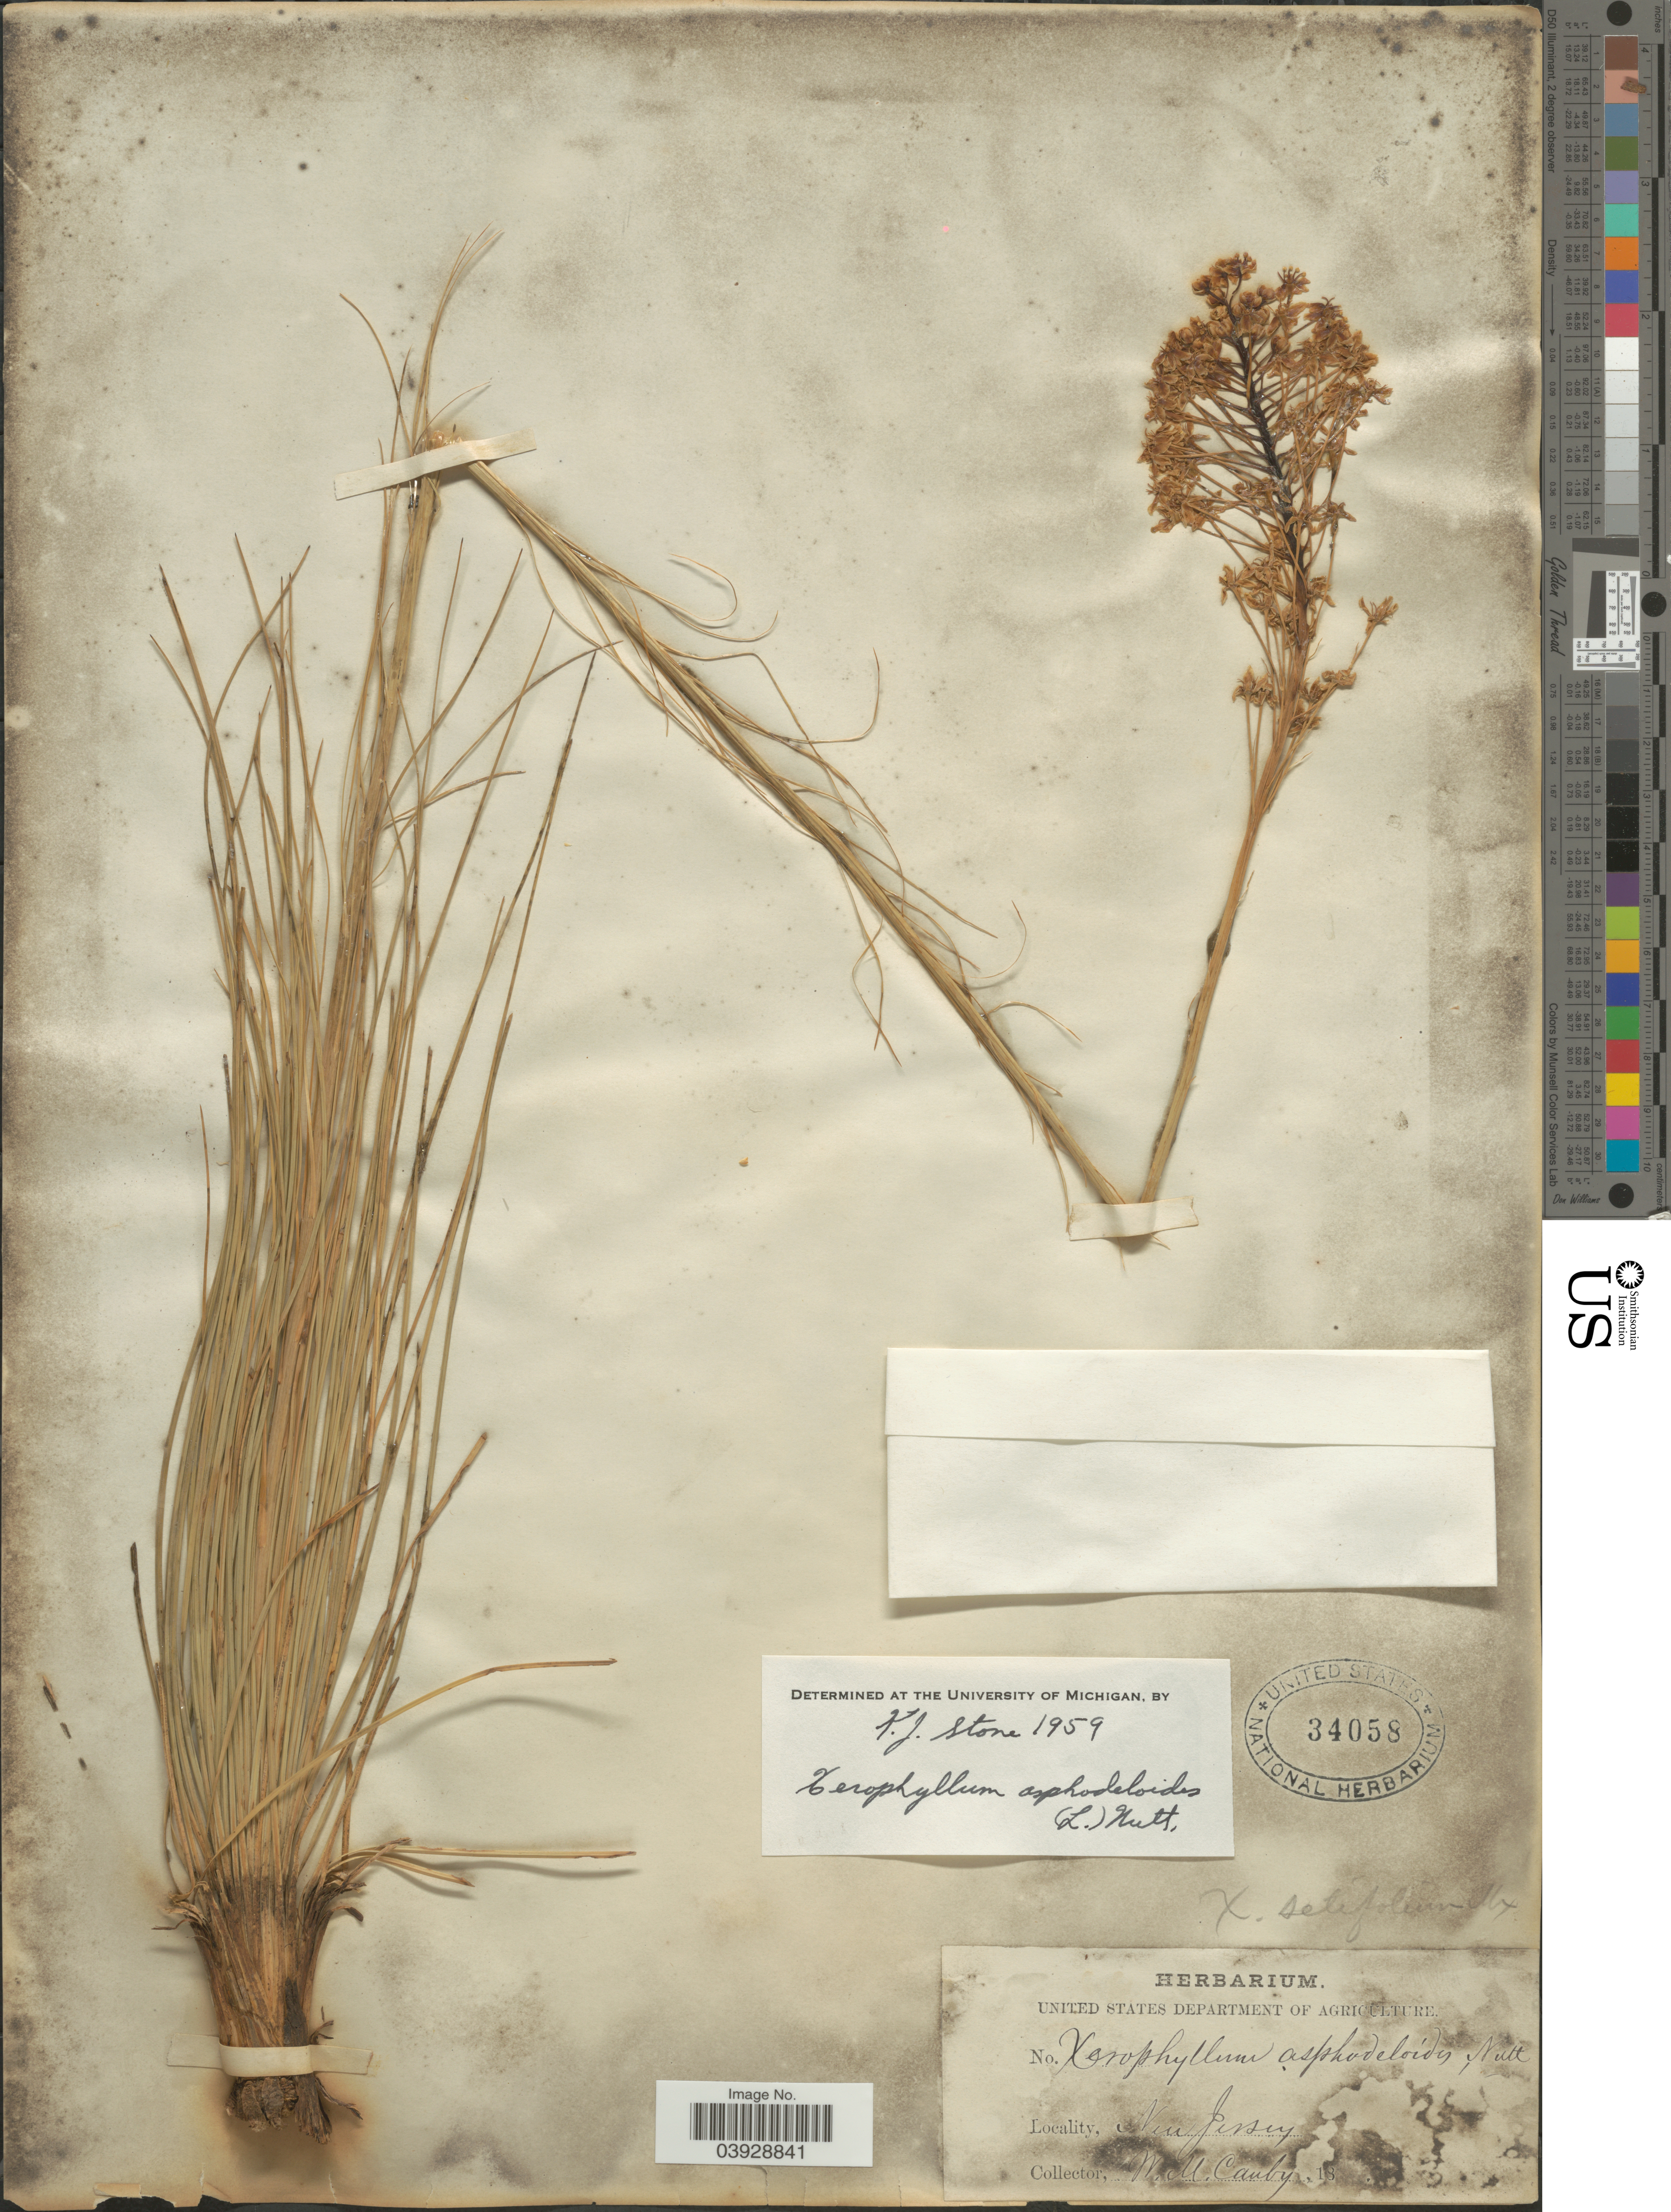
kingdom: Plantae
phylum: Tracheophyta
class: Liliopsida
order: Liliales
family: Melanthiaceae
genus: Xerophyllum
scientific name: Xerophyllum asphodeloides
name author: (L.) Nutt.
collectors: W. Canby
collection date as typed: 18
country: United States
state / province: New Jersey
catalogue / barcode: US 34058